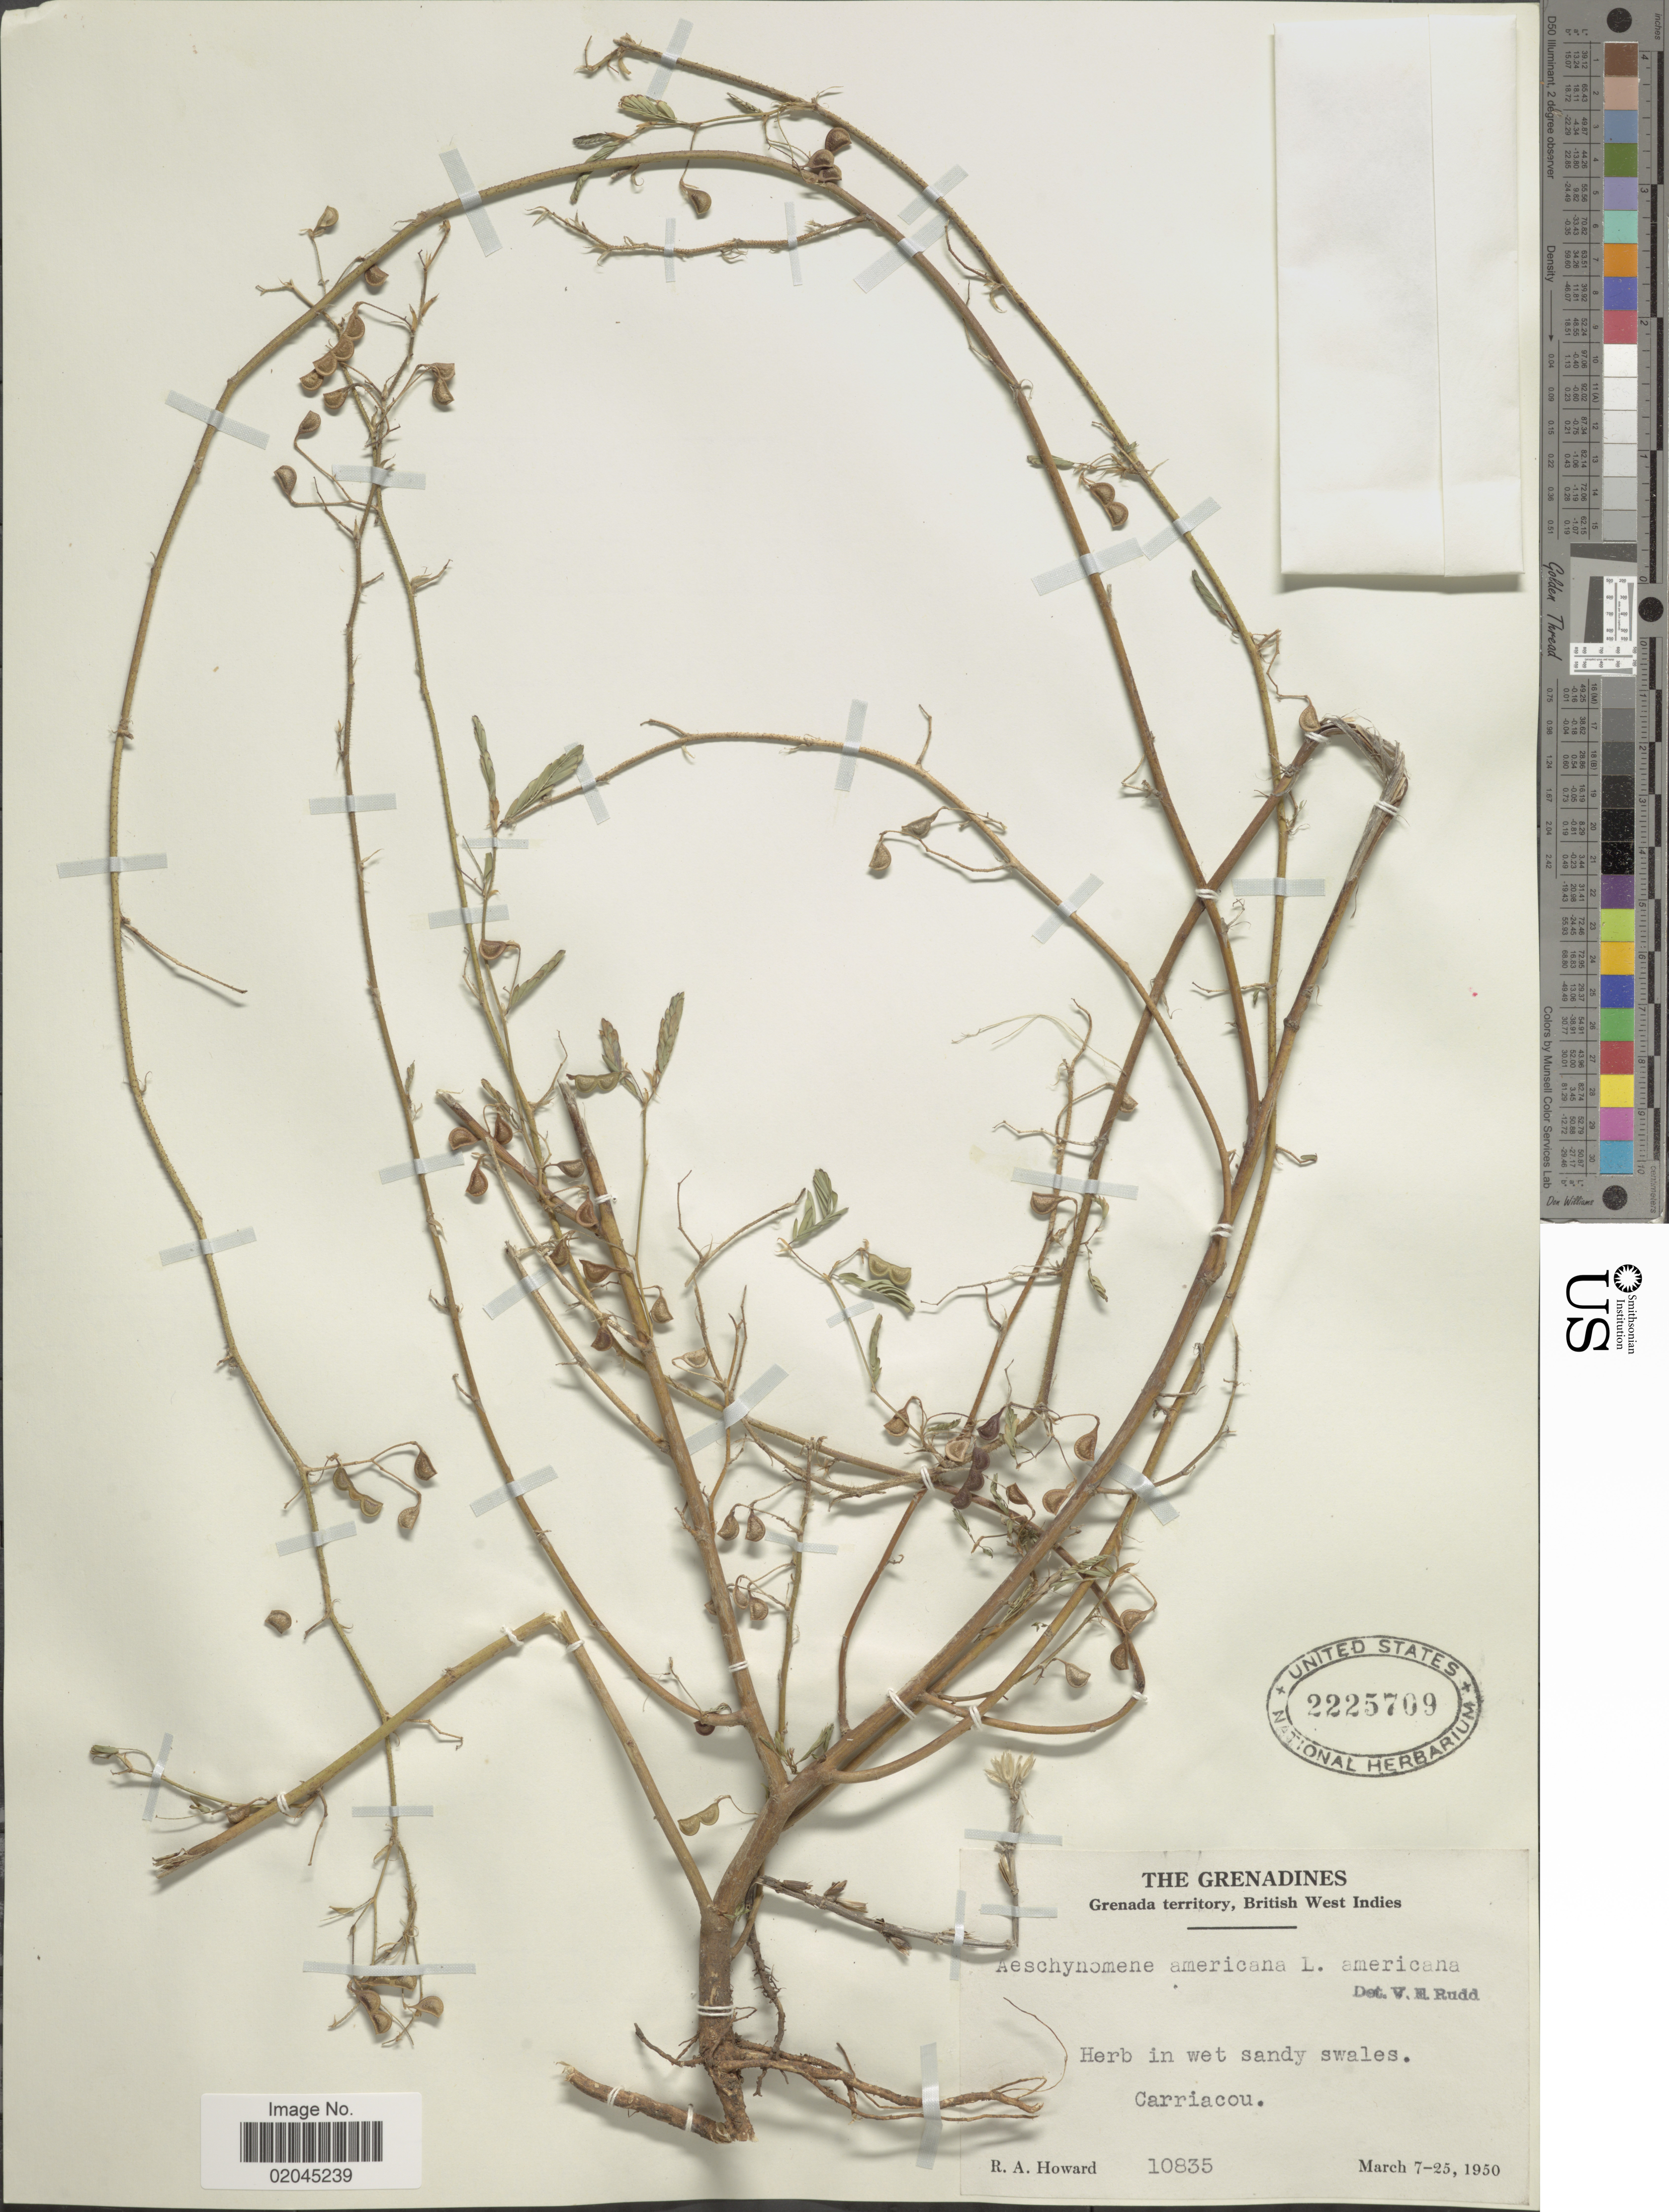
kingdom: Plantae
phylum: Tracheophyta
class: Magnoliopsida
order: Fabales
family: Fabaceae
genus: Aeschynomene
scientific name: Aeschynomene americana var. americana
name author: L.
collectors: R. A. Howard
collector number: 10835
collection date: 1950-03-07/1950-03-25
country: Grenada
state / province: Carriacou and Petite Martinique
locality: The Grenadines, Grenada territory, British West Indies, Carriacou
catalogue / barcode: US 2225709